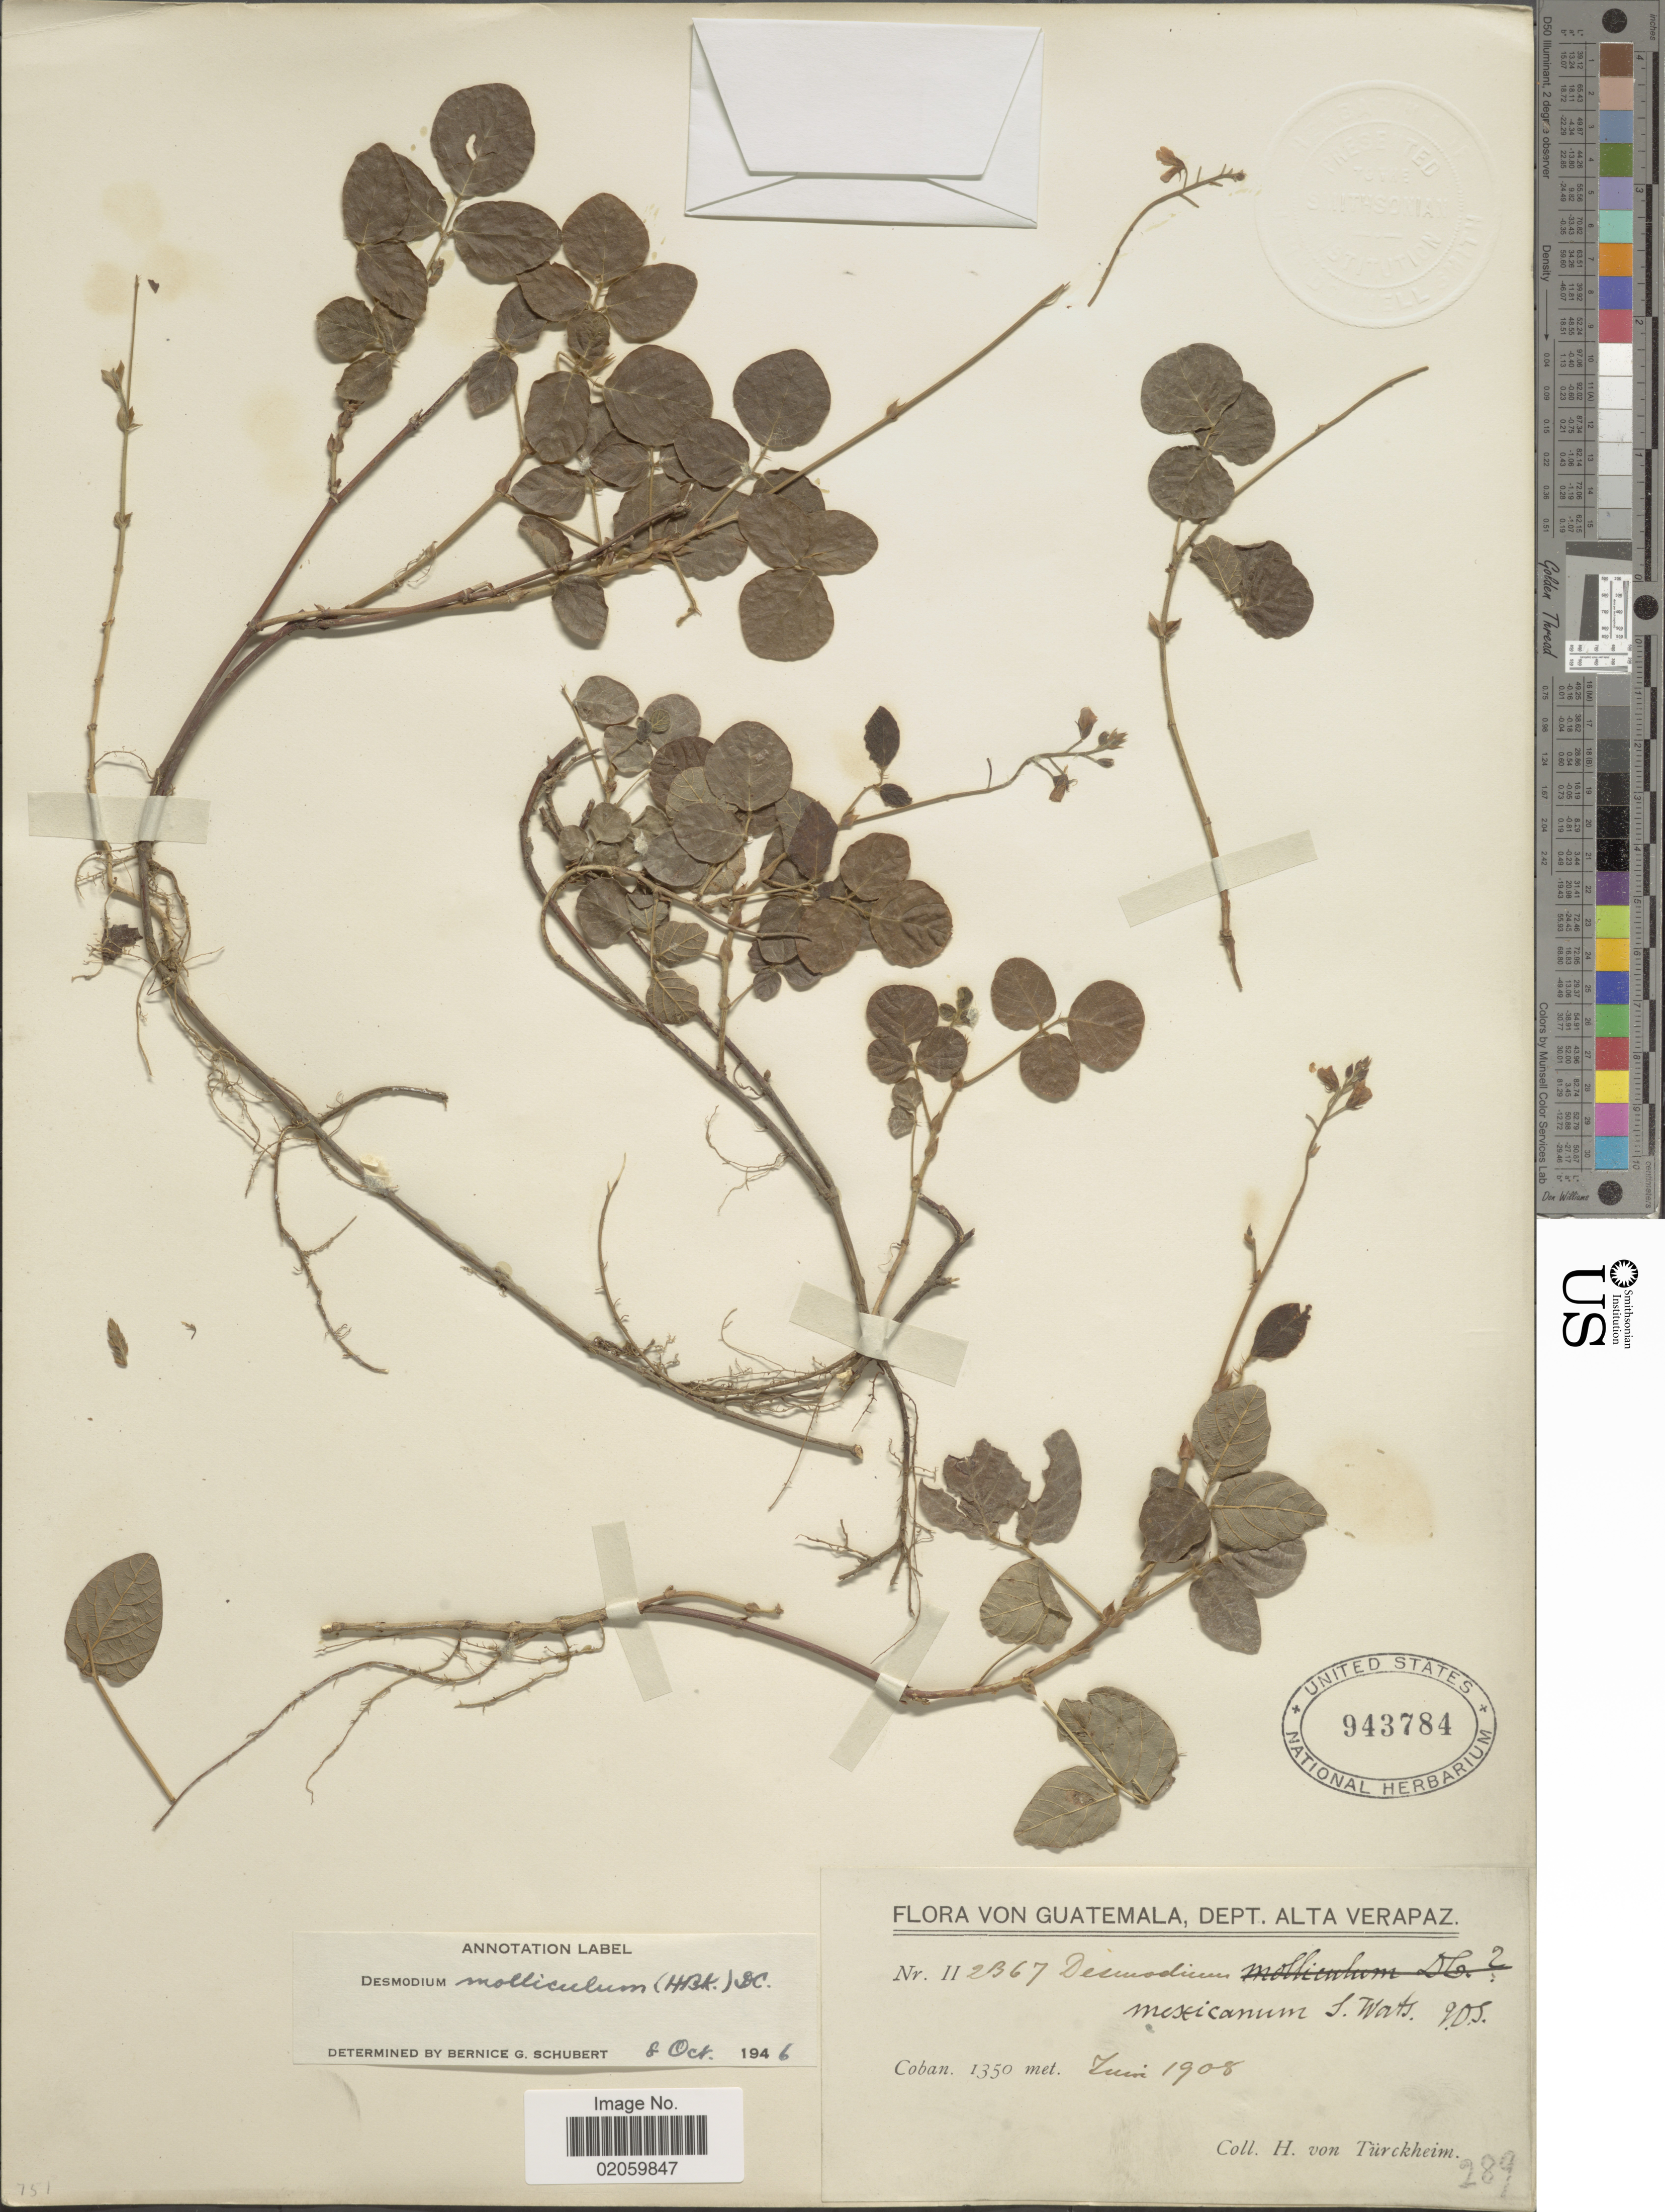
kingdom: Plantae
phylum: Tracheophyta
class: Magnoliopsida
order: Fabales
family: Fabaceae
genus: Desmodium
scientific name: Desmodium molliculum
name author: (Kunth) DC.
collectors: H. von Türckheim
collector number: II 2367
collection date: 1908-06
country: Guatemala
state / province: Alta Verapaz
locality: Coban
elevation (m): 1350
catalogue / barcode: US 943784